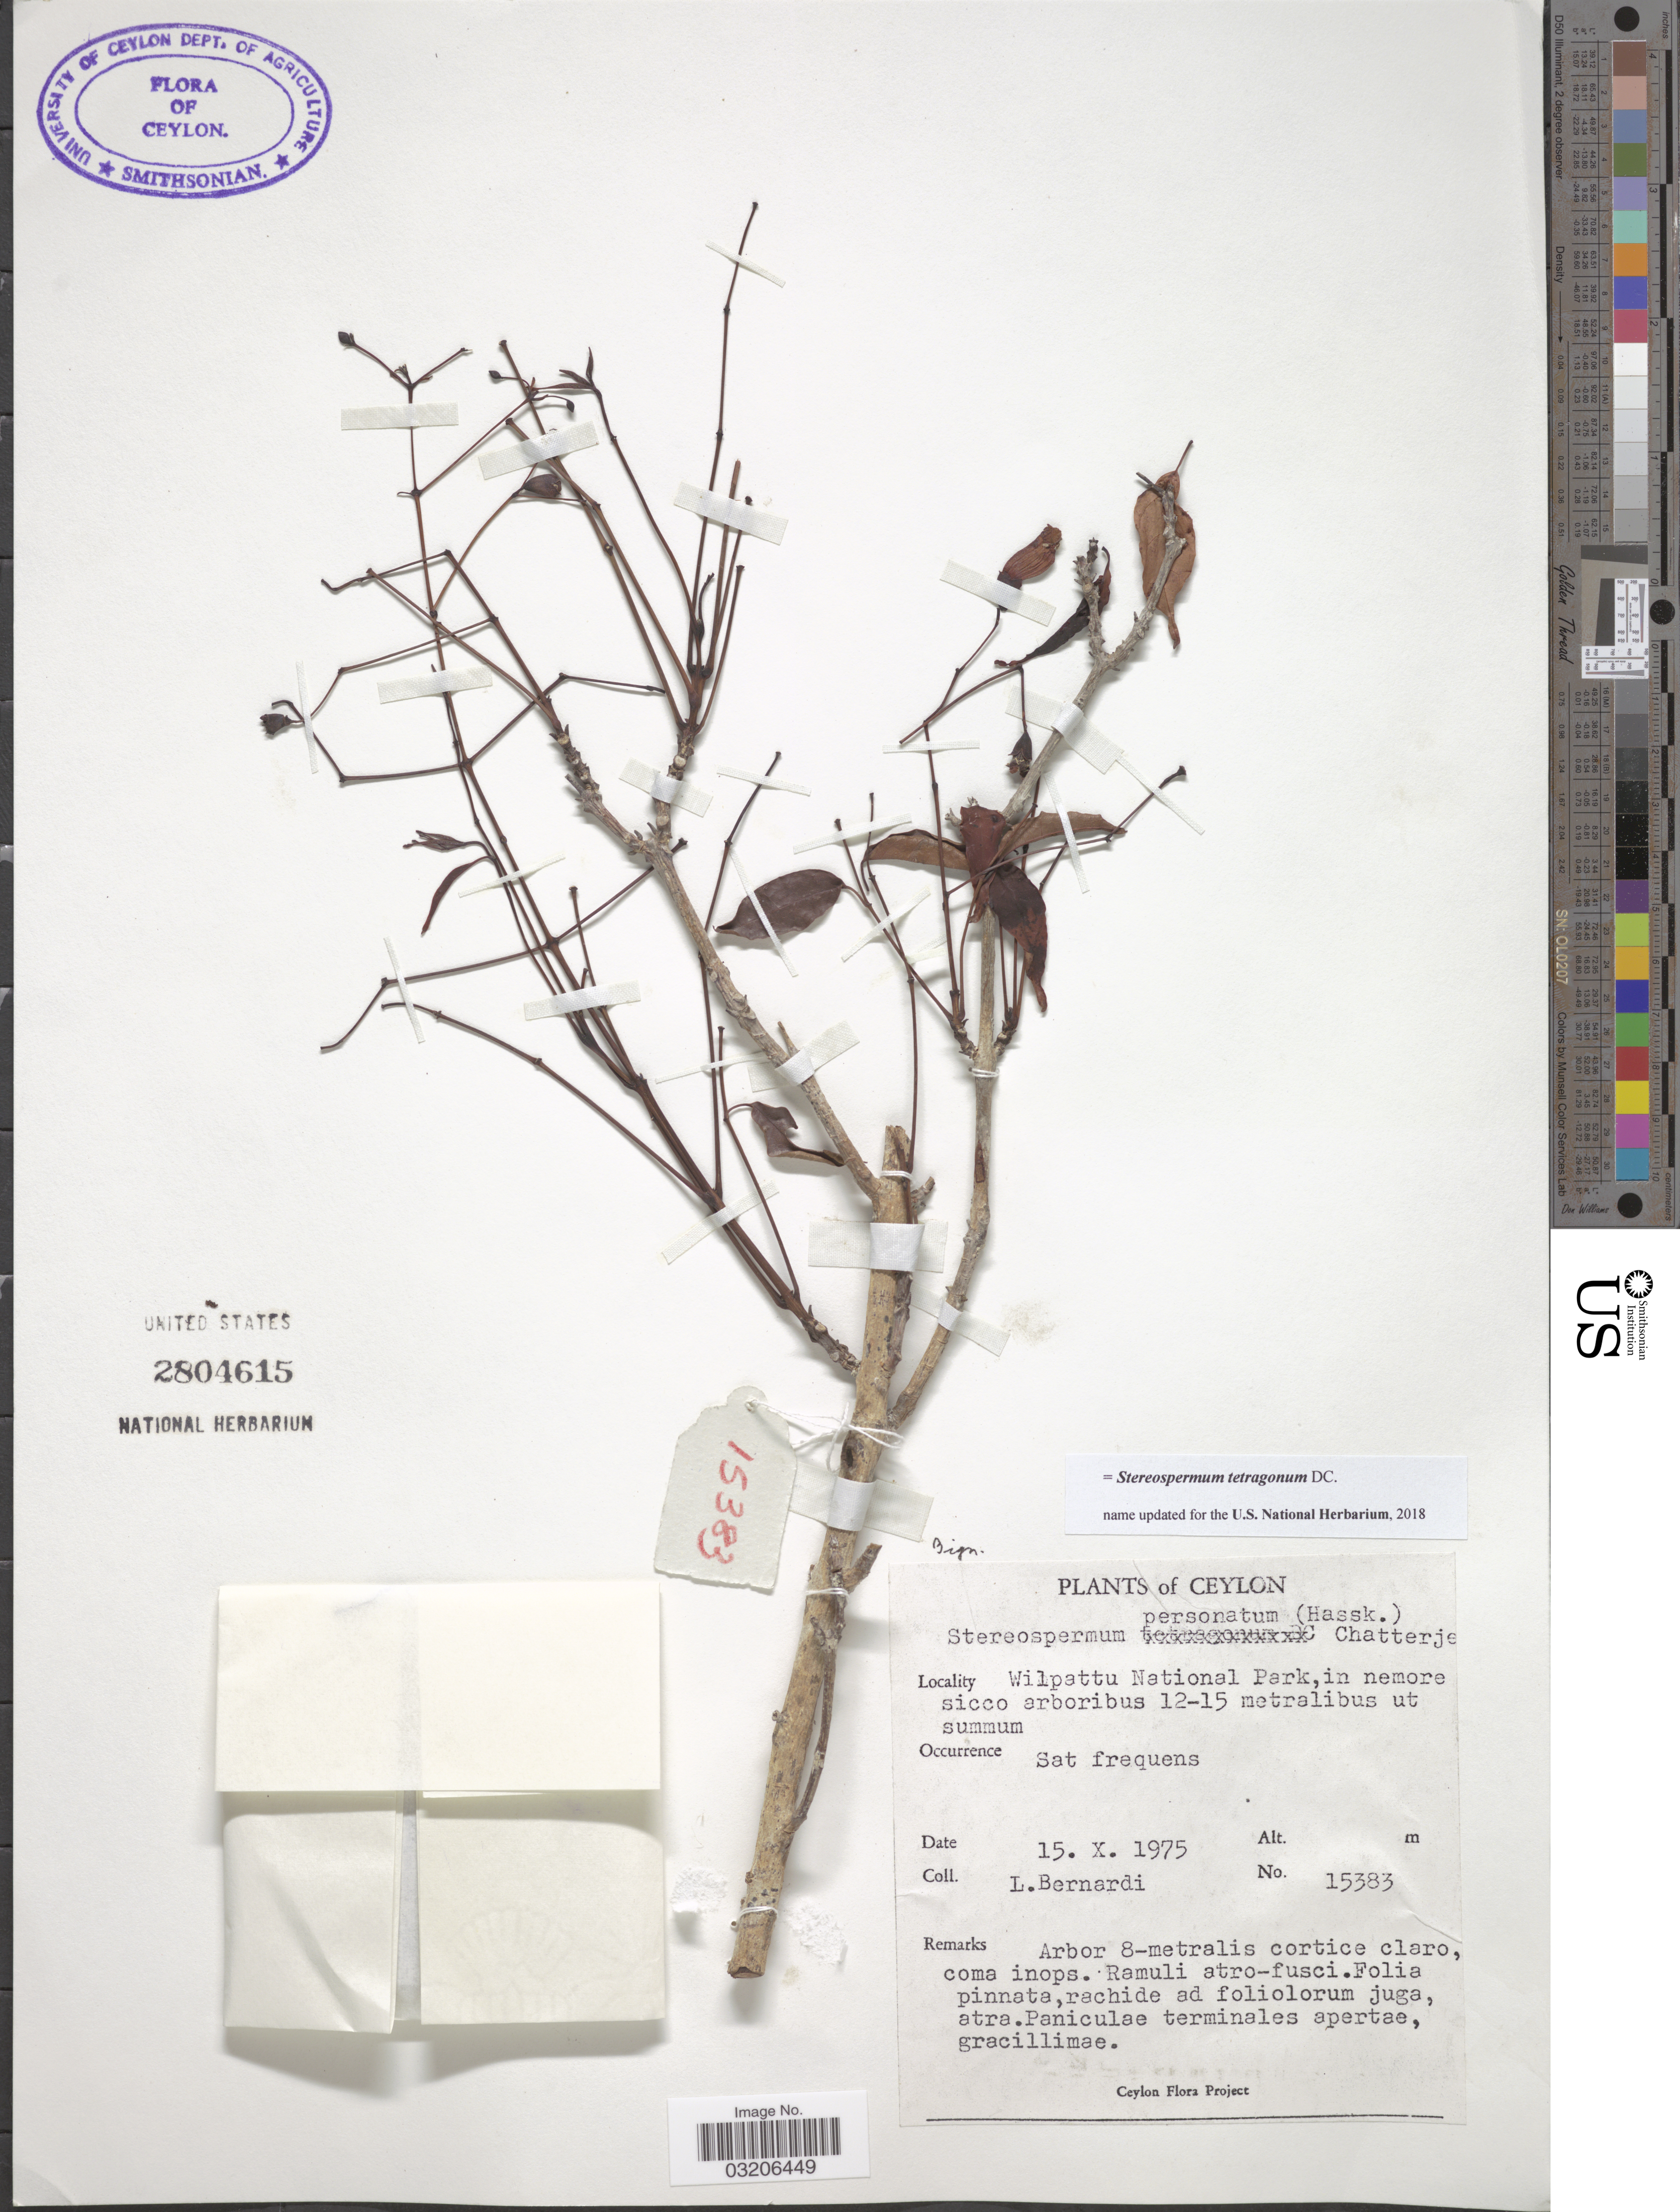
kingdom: Plantae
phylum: Tracheophyta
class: Magnoliopsida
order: Lamiales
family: Bignoniaceae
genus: Stereospermum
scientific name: Stereospermum tetragonum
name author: DC.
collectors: L. Bernardi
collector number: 15383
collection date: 1975-10-15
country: Sri Lanka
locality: Ceylon. Wilpattu National Park, in nemore sicco arboribus 12-15 metralibus ut summum.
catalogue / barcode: US 2804615